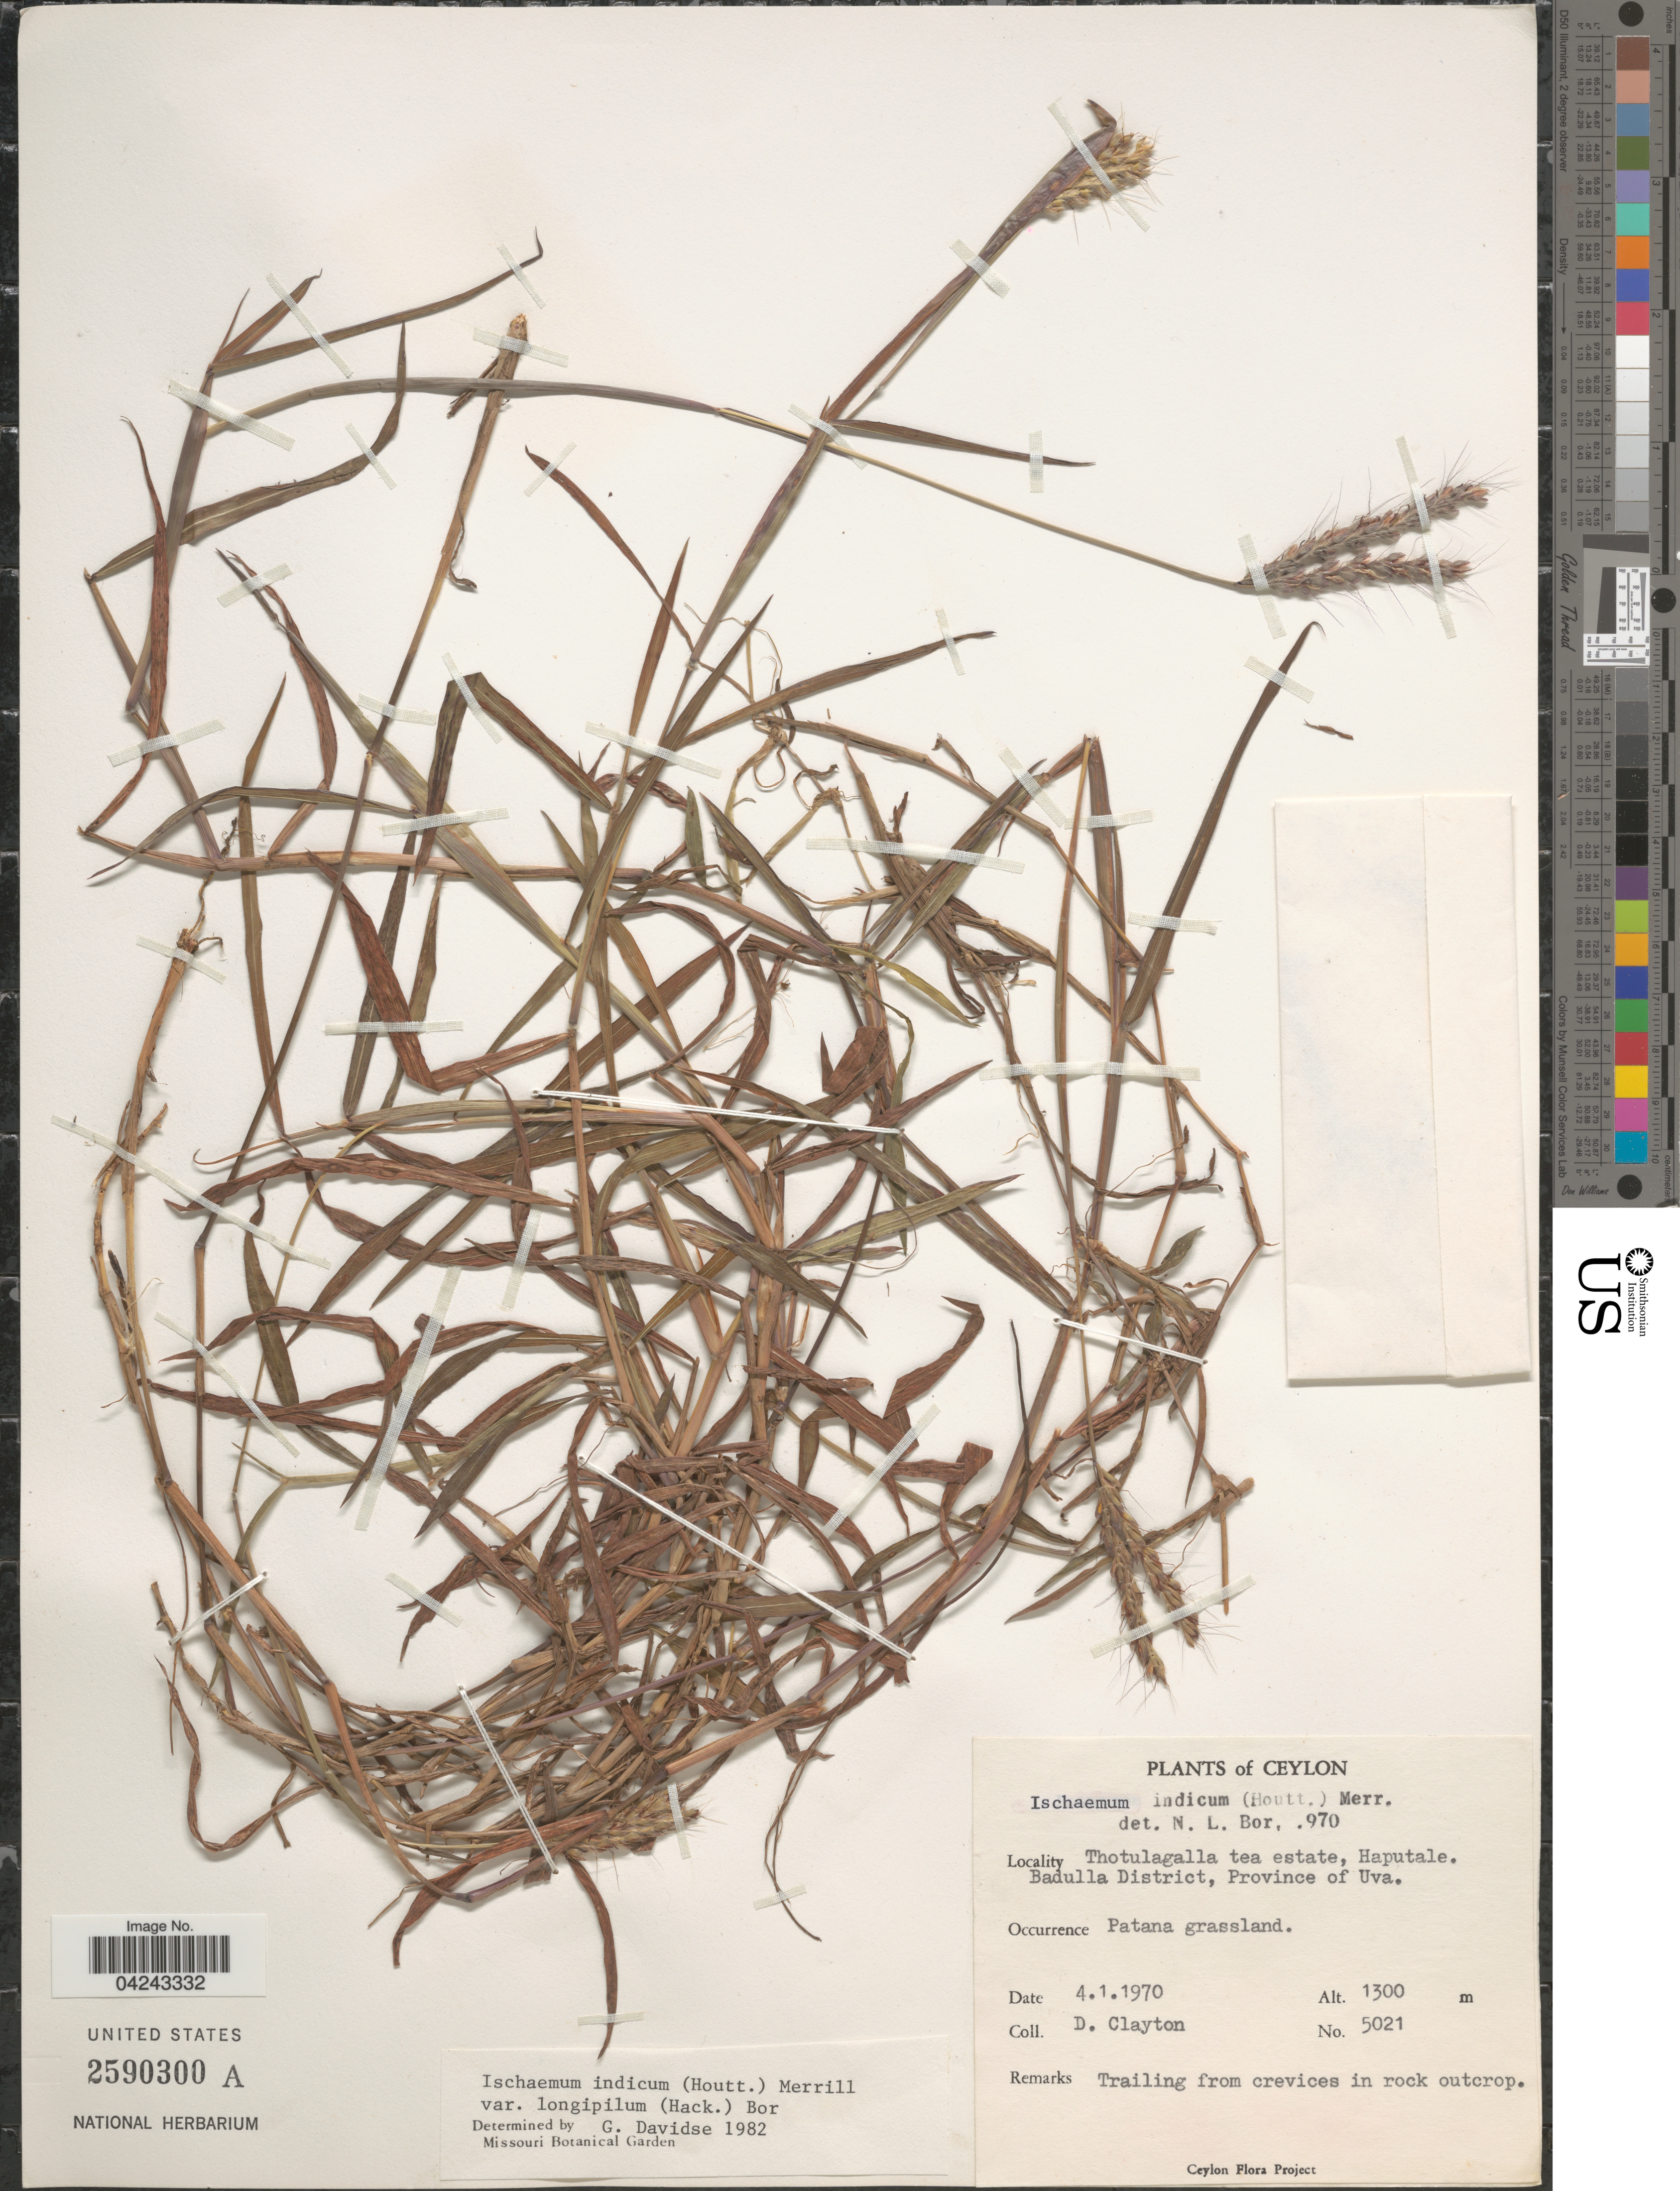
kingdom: Plantae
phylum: Tracheophyta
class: Liliopsida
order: Poales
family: Poaceae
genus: Ischaemum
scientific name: Ischaemum ciliare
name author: Retz.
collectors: D. Clayton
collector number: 5021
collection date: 1970-01-04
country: Sri Lanka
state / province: Uva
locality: Ceylon. Thotulagalla tea estate, Haputale. Badulla District.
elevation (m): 1300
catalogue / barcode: US 2590300A